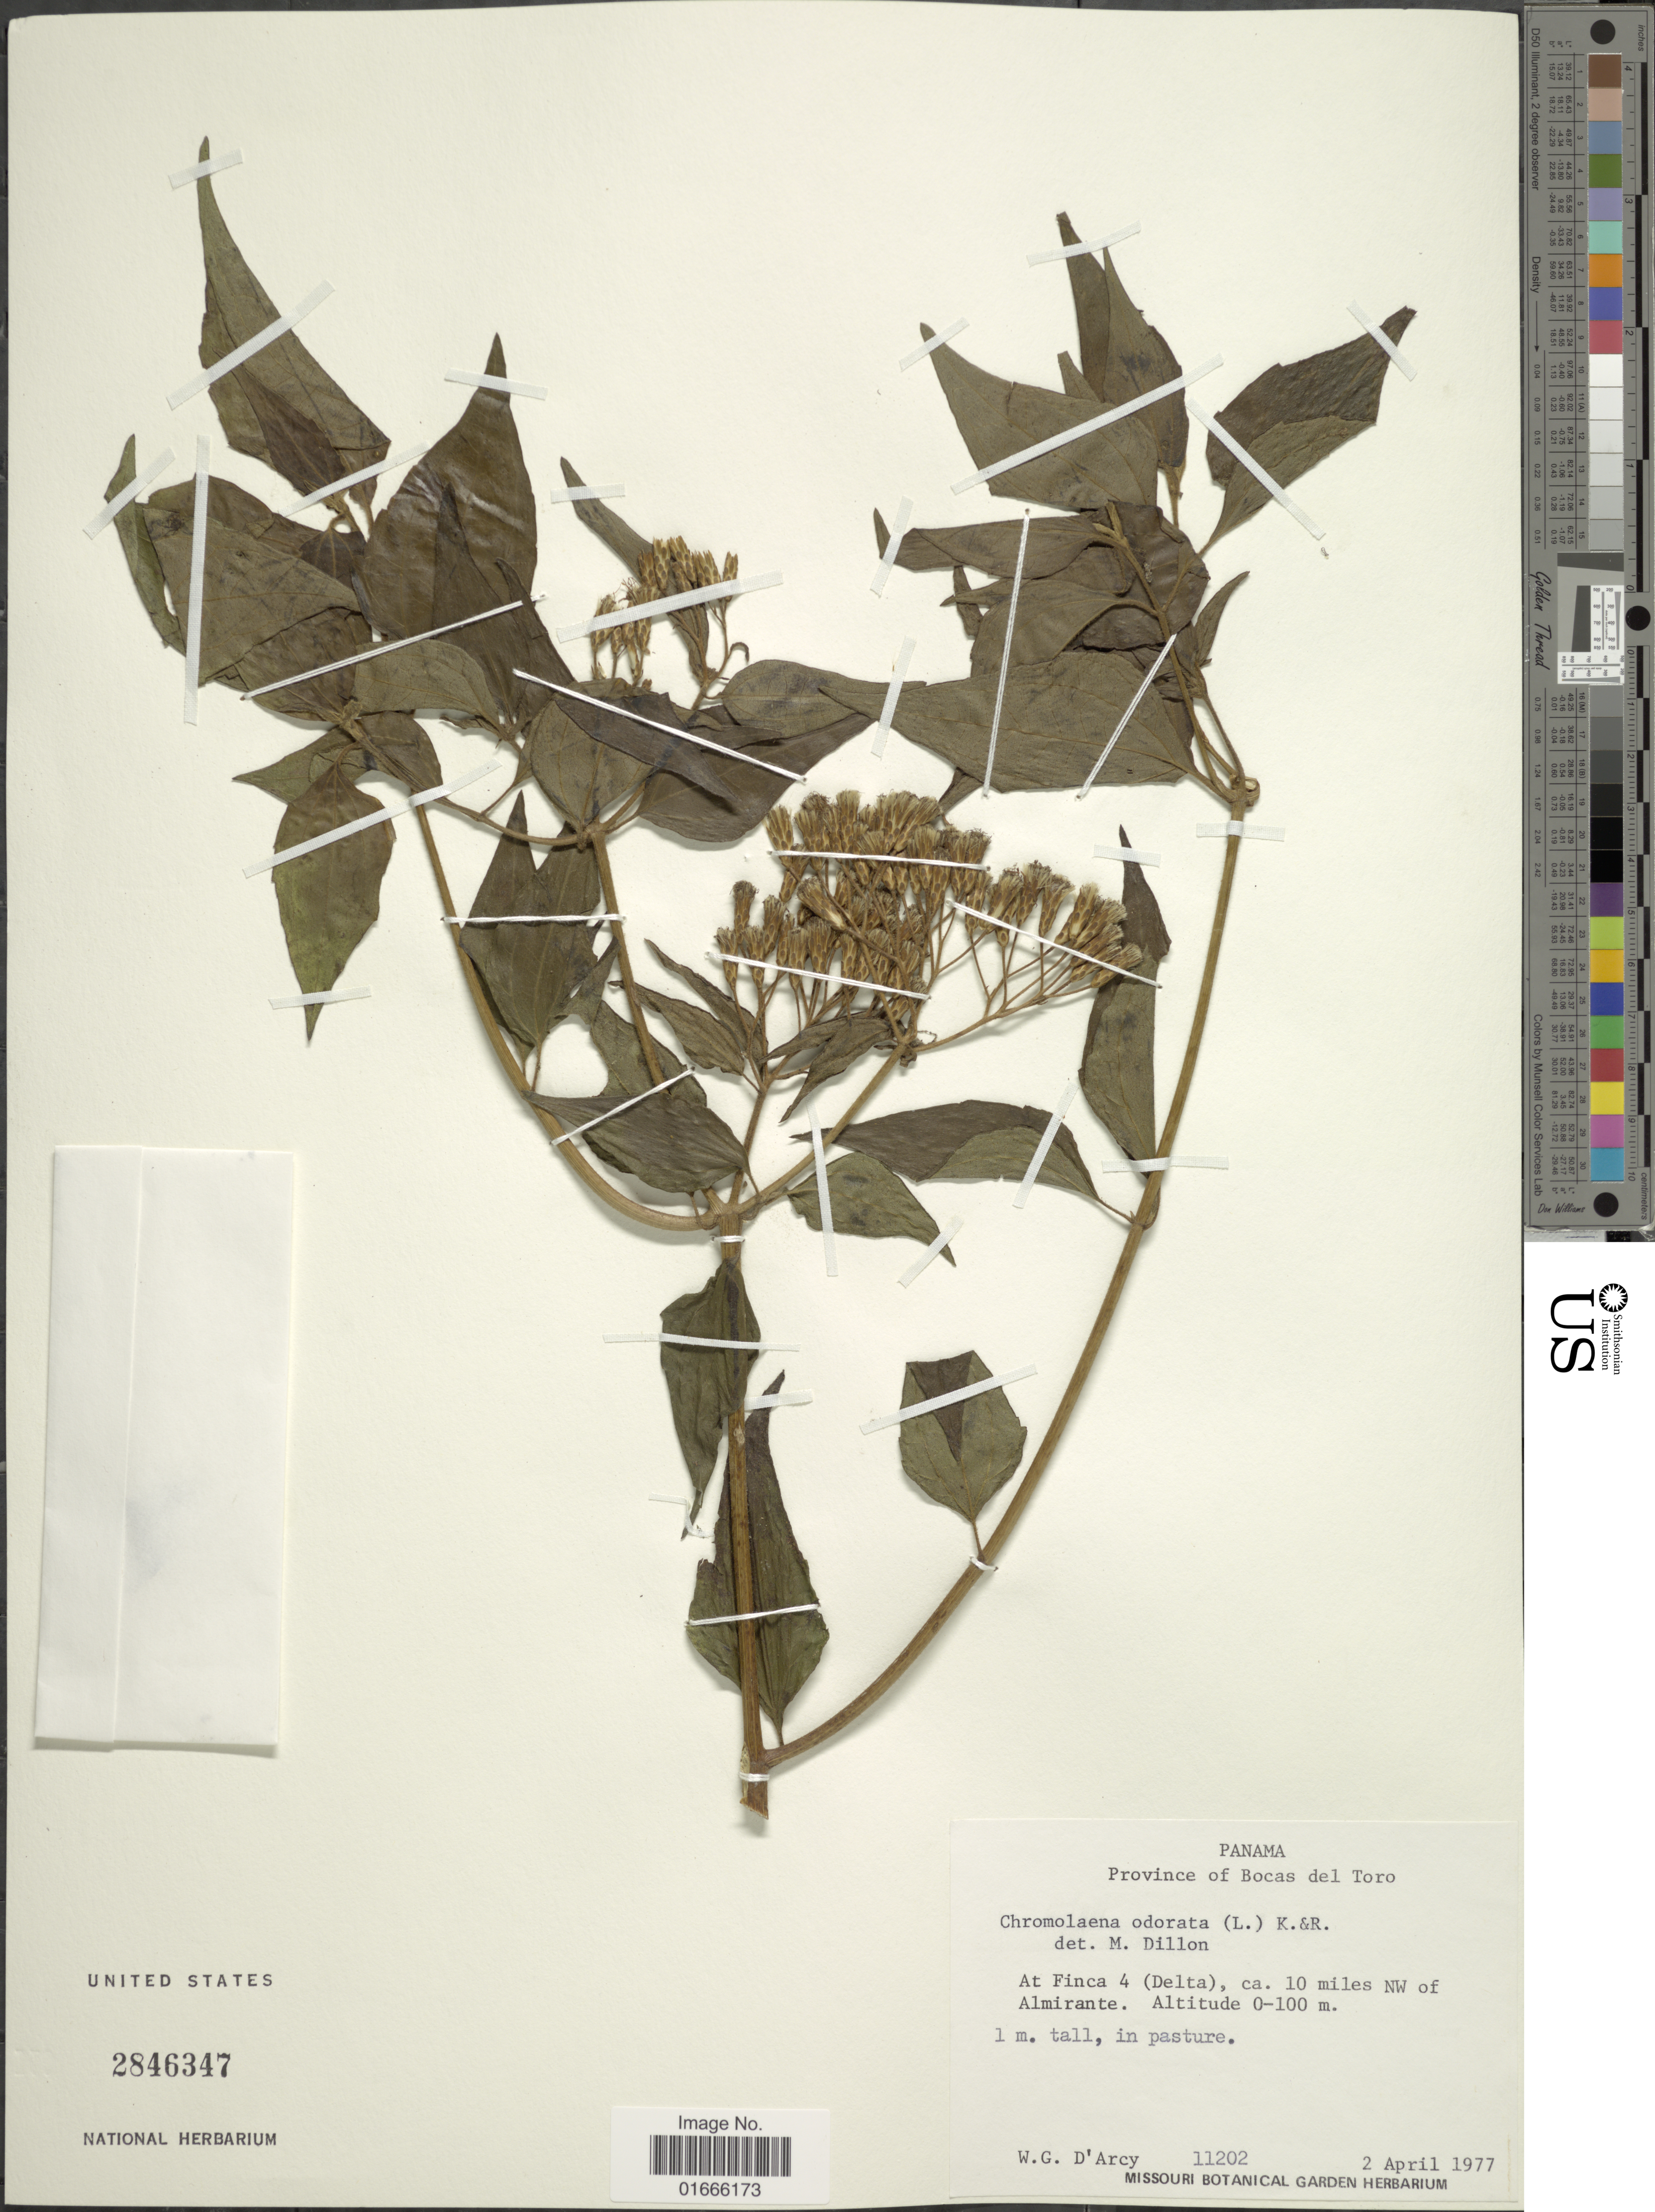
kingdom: Plantae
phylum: Tracheophyta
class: Magnoliopsida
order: Asterales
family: Asteraceae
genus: Chromolaena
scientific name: Chromolaena odorata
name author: (L.) R.M. King & H. Rob.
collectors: W. G. D'Arcy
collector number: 11202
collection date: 1977-04-02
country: Panama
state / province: Bocas del Toro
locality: Province of Boca del Toro, At finca 4 ( Delta ), ca 40 miles NW of Almirante.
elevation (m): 0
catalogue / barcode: US 2846347